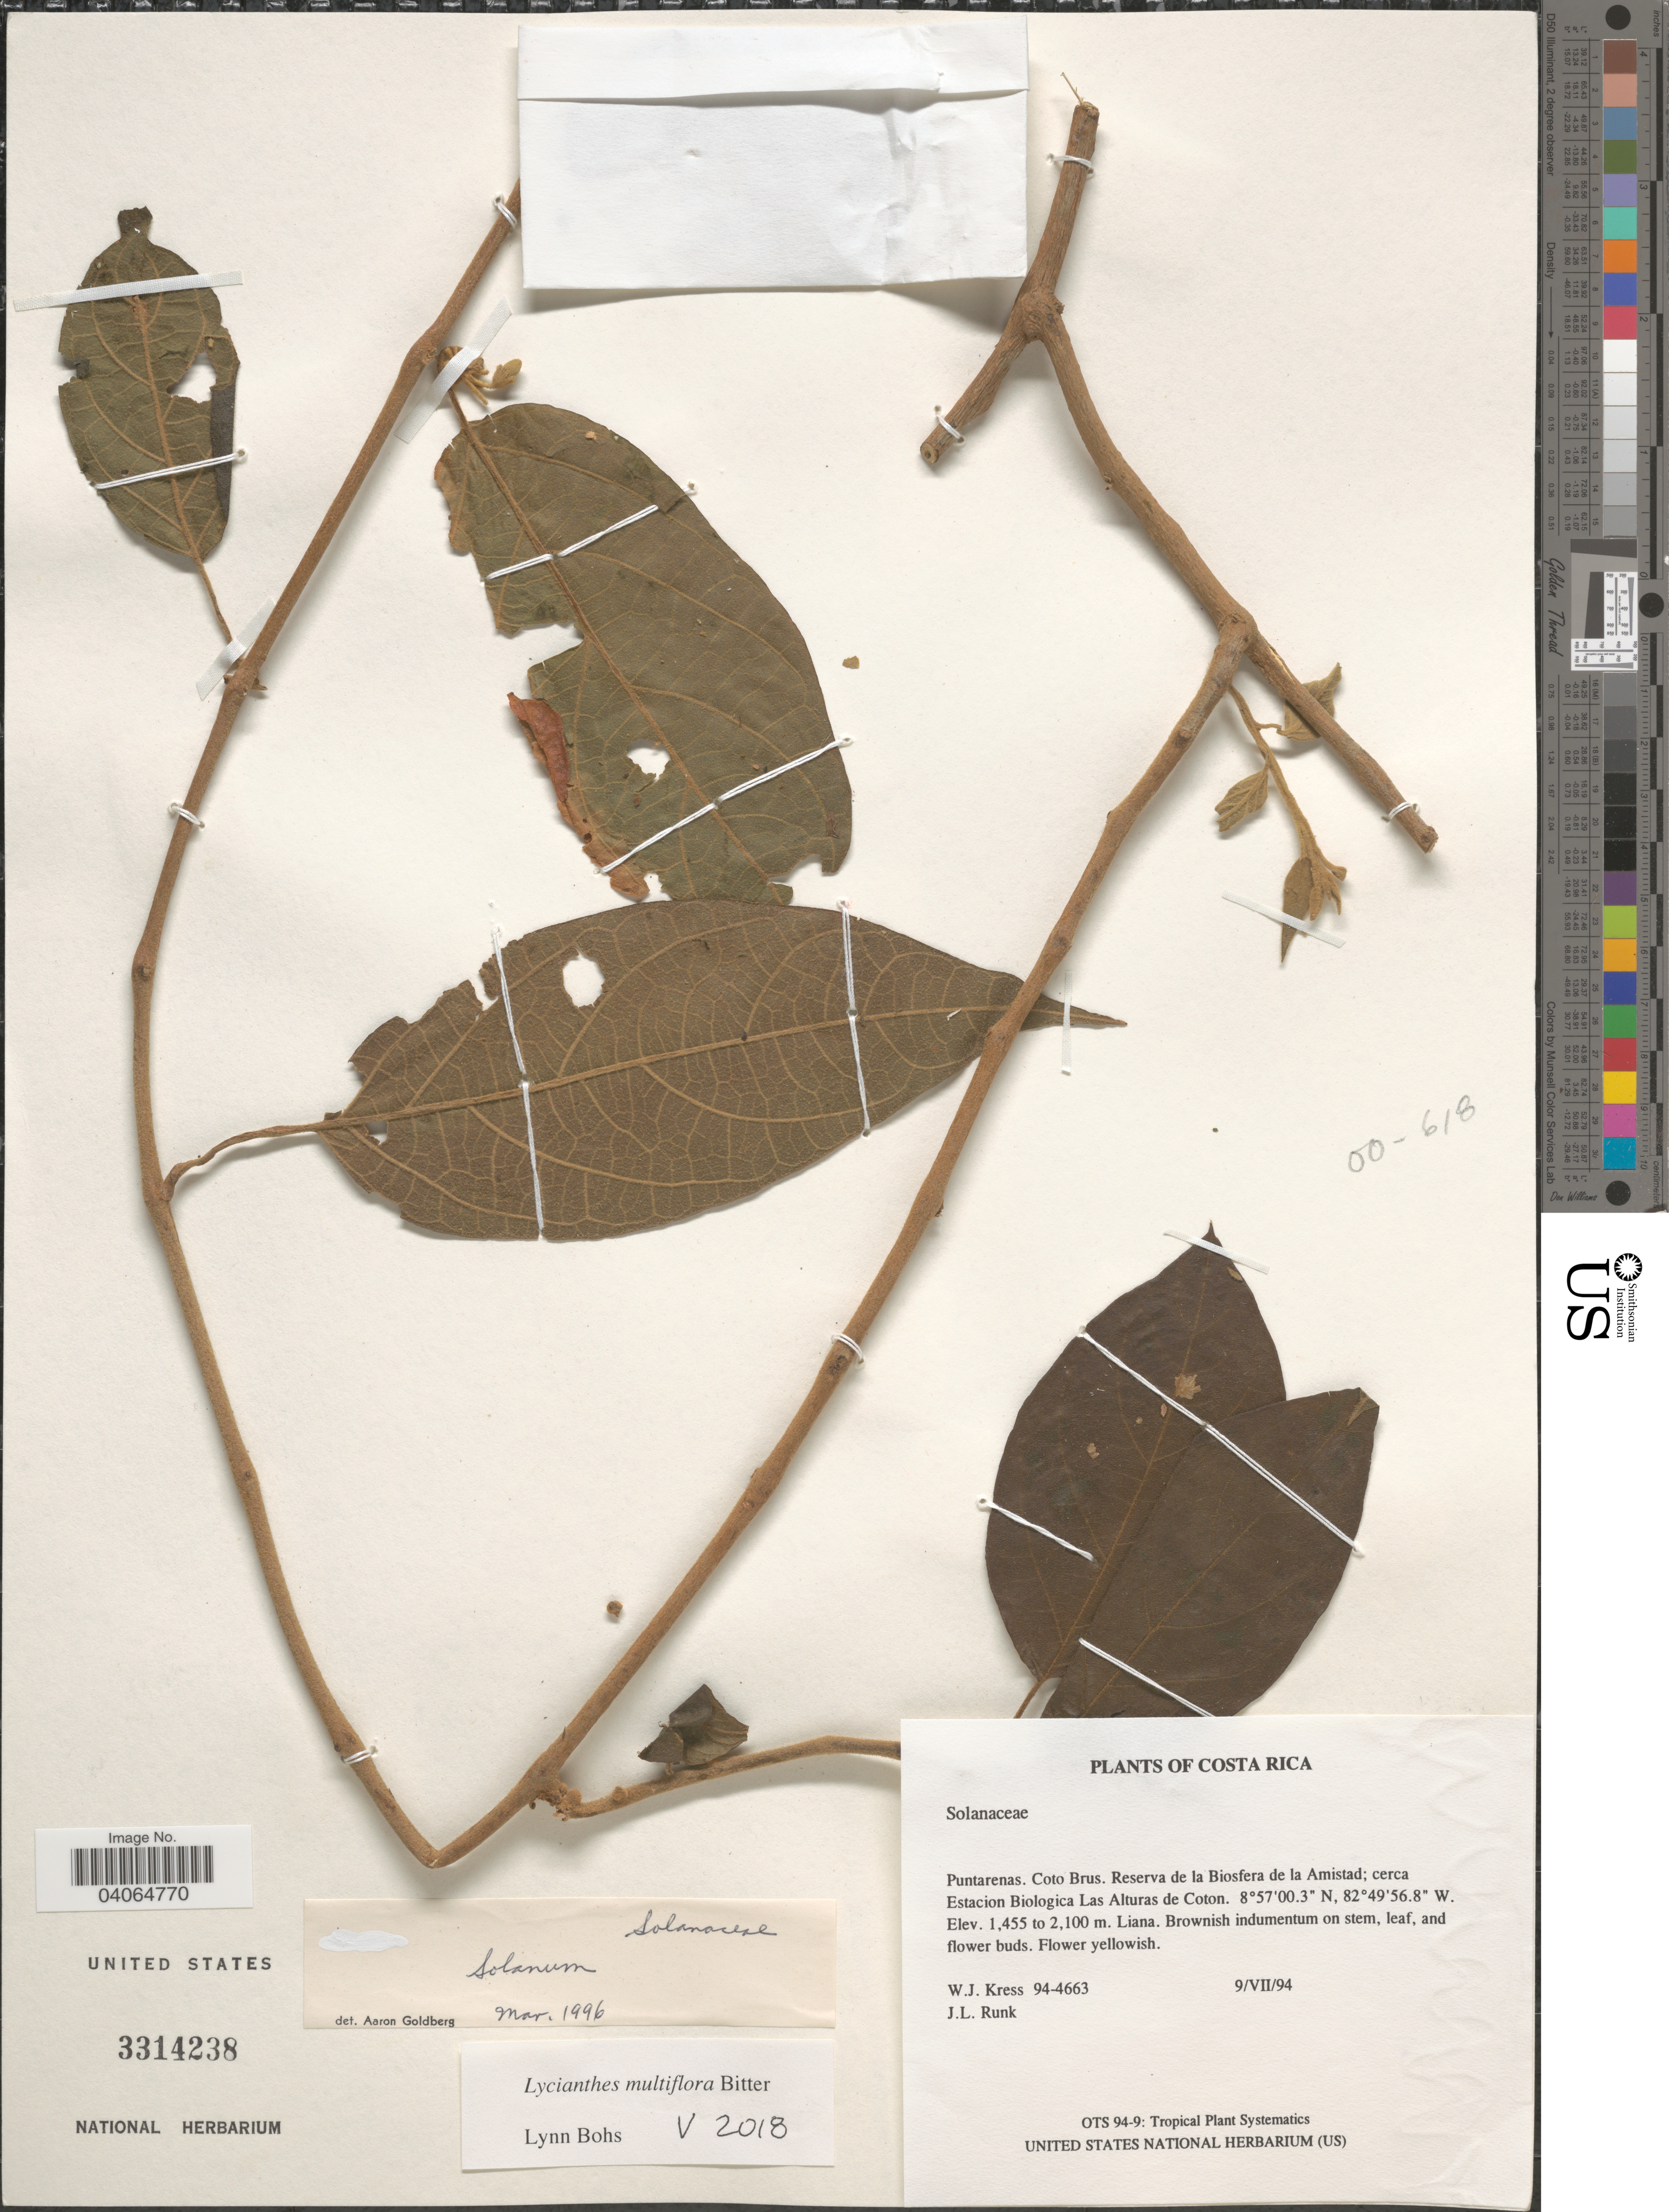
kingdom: Plantae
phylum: Tracheophyta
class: Magnoliopsida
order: Solanales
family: Solanaceae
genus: Lycianthes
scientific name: Lycianthes multiflora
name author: Bitter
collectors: W. J. Kress & Runk, J. L.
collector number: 94-4663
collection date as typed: Transcribed d/m/y: 9/7/94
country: Costa Rica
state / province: Puntarenas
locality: Coto Brus. Reserva de la Biosfera de la Amistad; cerca Estacion Biologica Las Alturas de Coton.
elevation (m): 1455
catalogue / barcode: US 3314238